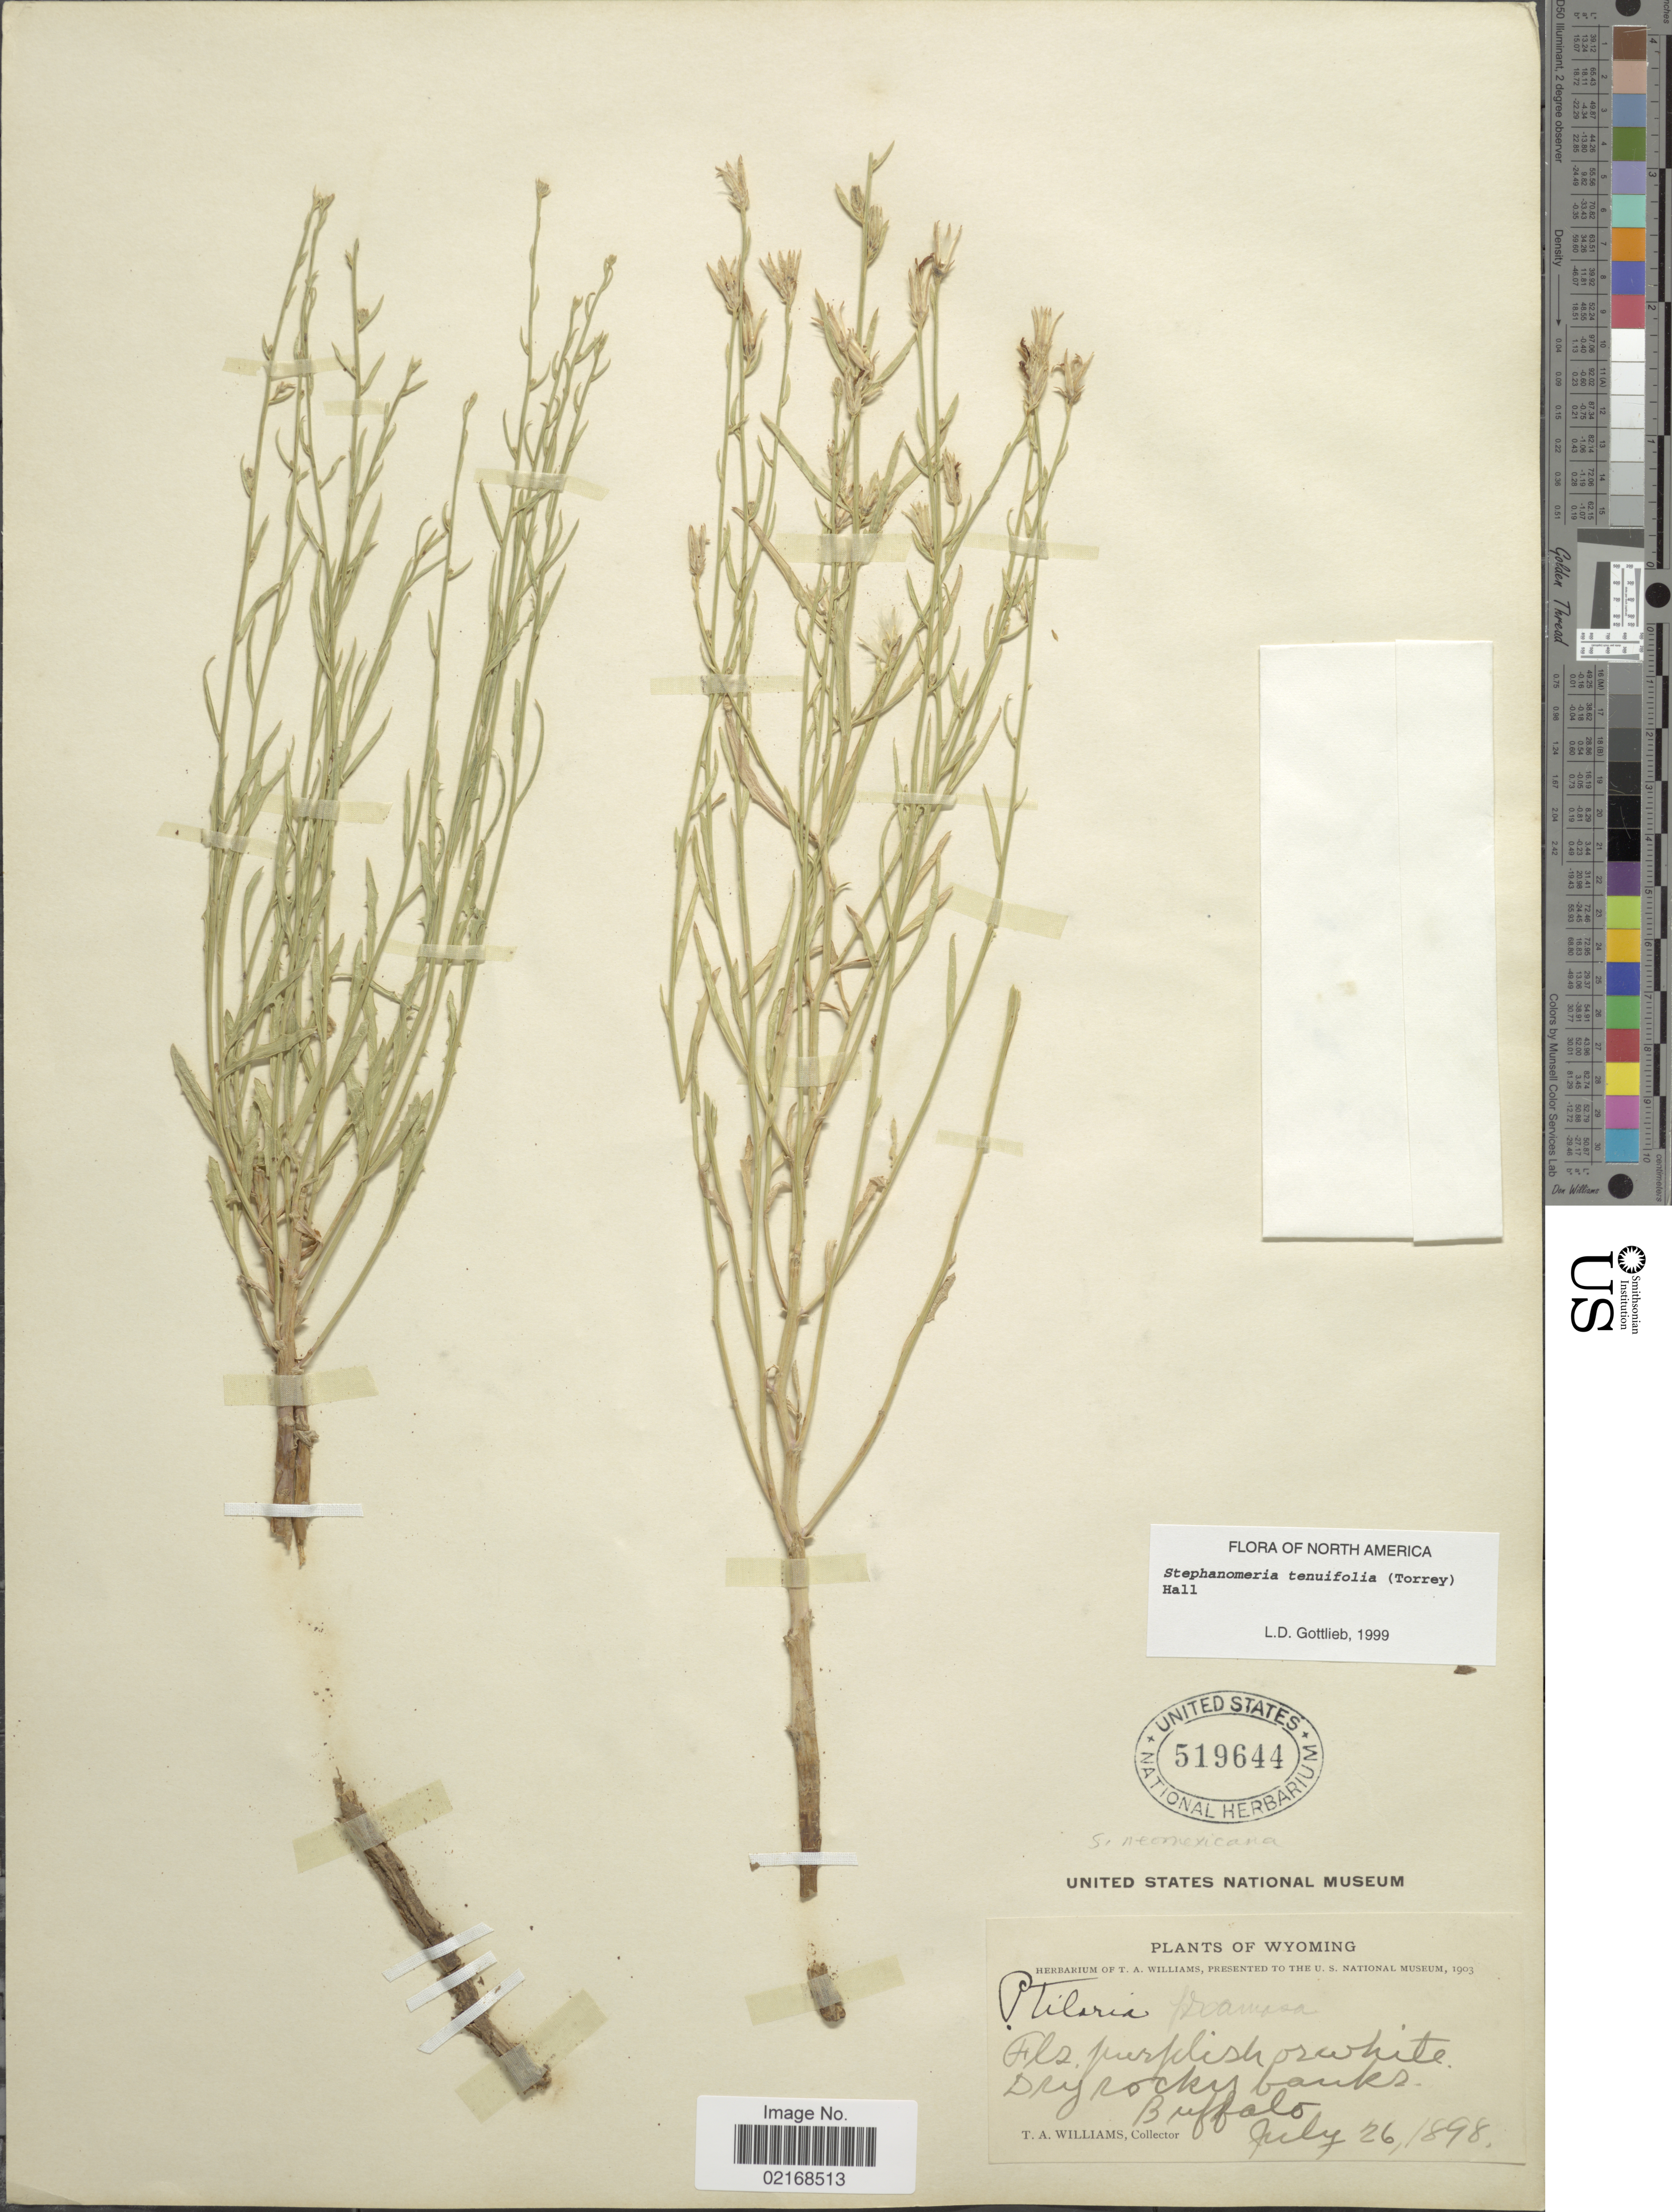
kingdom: Plantae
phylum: Tracheophyta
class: Magnoliopsida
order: Asterales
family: Asteraceae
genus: Stephanomeria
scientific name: Stephanomeria tenuifolia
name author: (Torr.) H.M. Hall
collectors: T. A. Williams (herbarium)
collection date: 1898-07-26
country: United States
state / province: Wyoming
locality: Buffalo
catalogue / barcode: US 519644